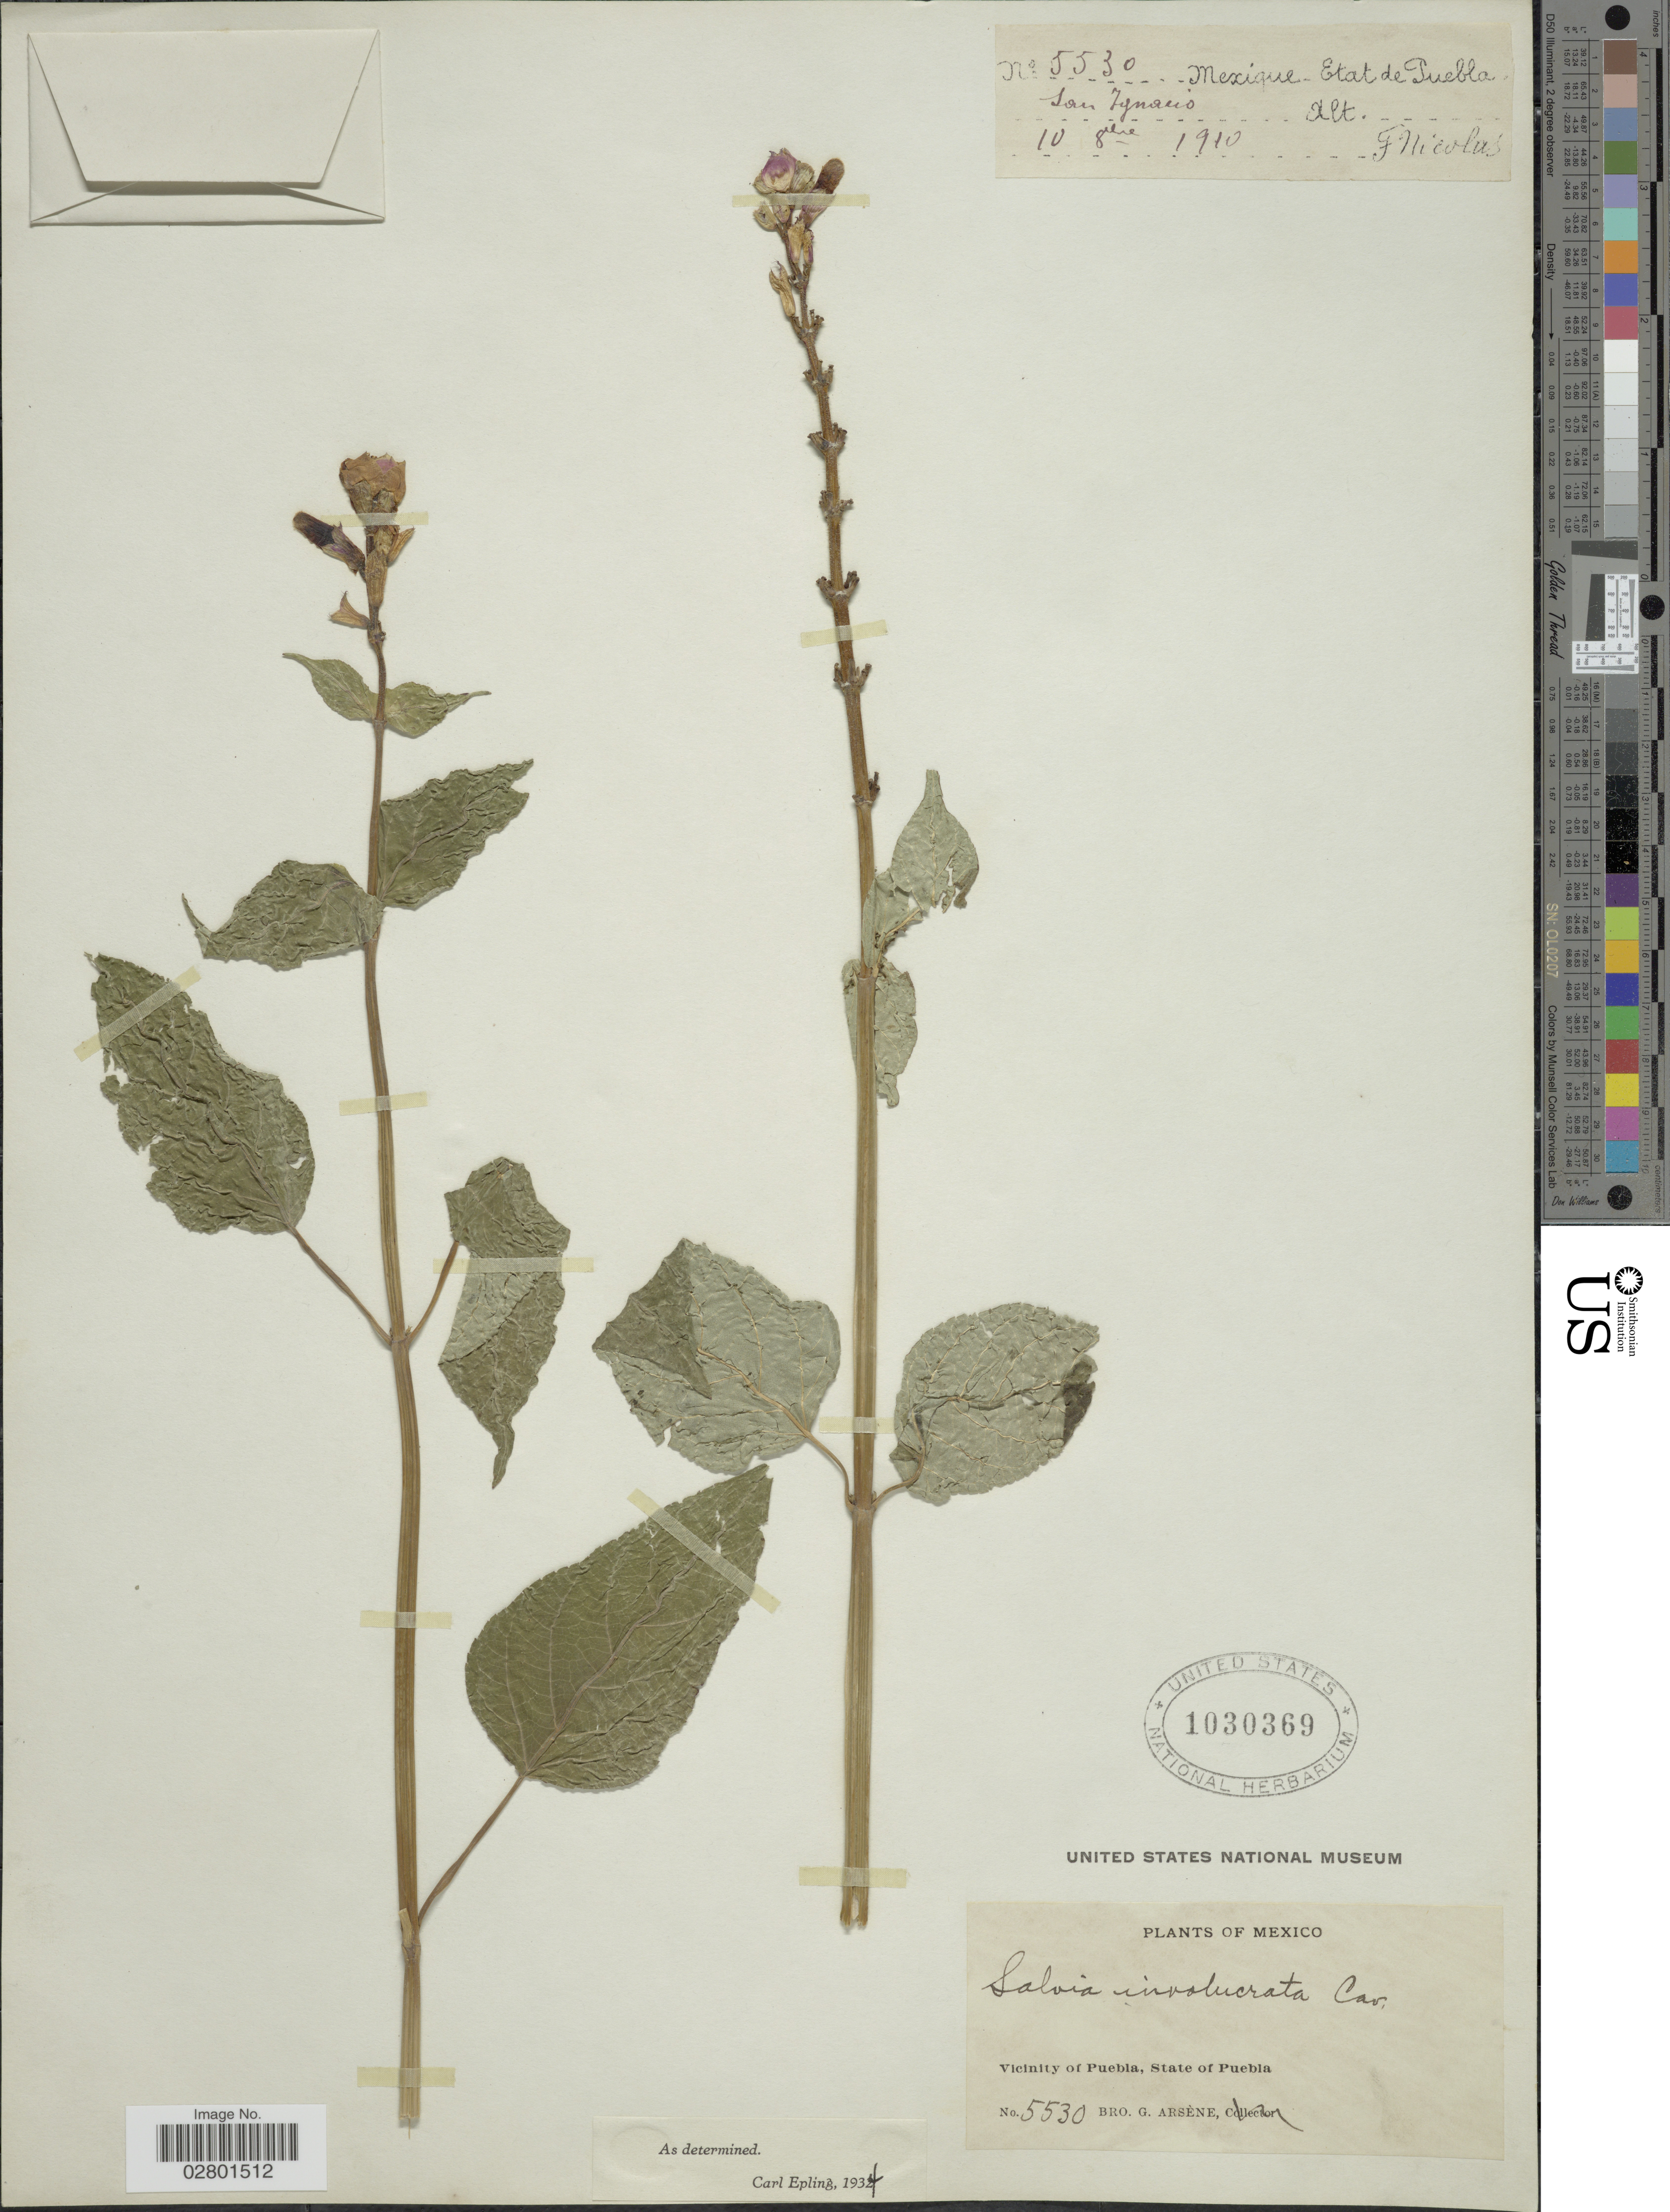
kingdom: Plantae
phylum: Tracheophyta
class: Magnoliopsida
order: Lamiales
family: Lamiaceae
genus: Salvia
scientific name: Salvia involucrata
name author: Cav.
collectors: Bro. G. Arsène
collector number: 5530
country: Mexico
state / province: Puebla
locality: Vicinity of Puebla.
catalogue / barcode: US 1030369